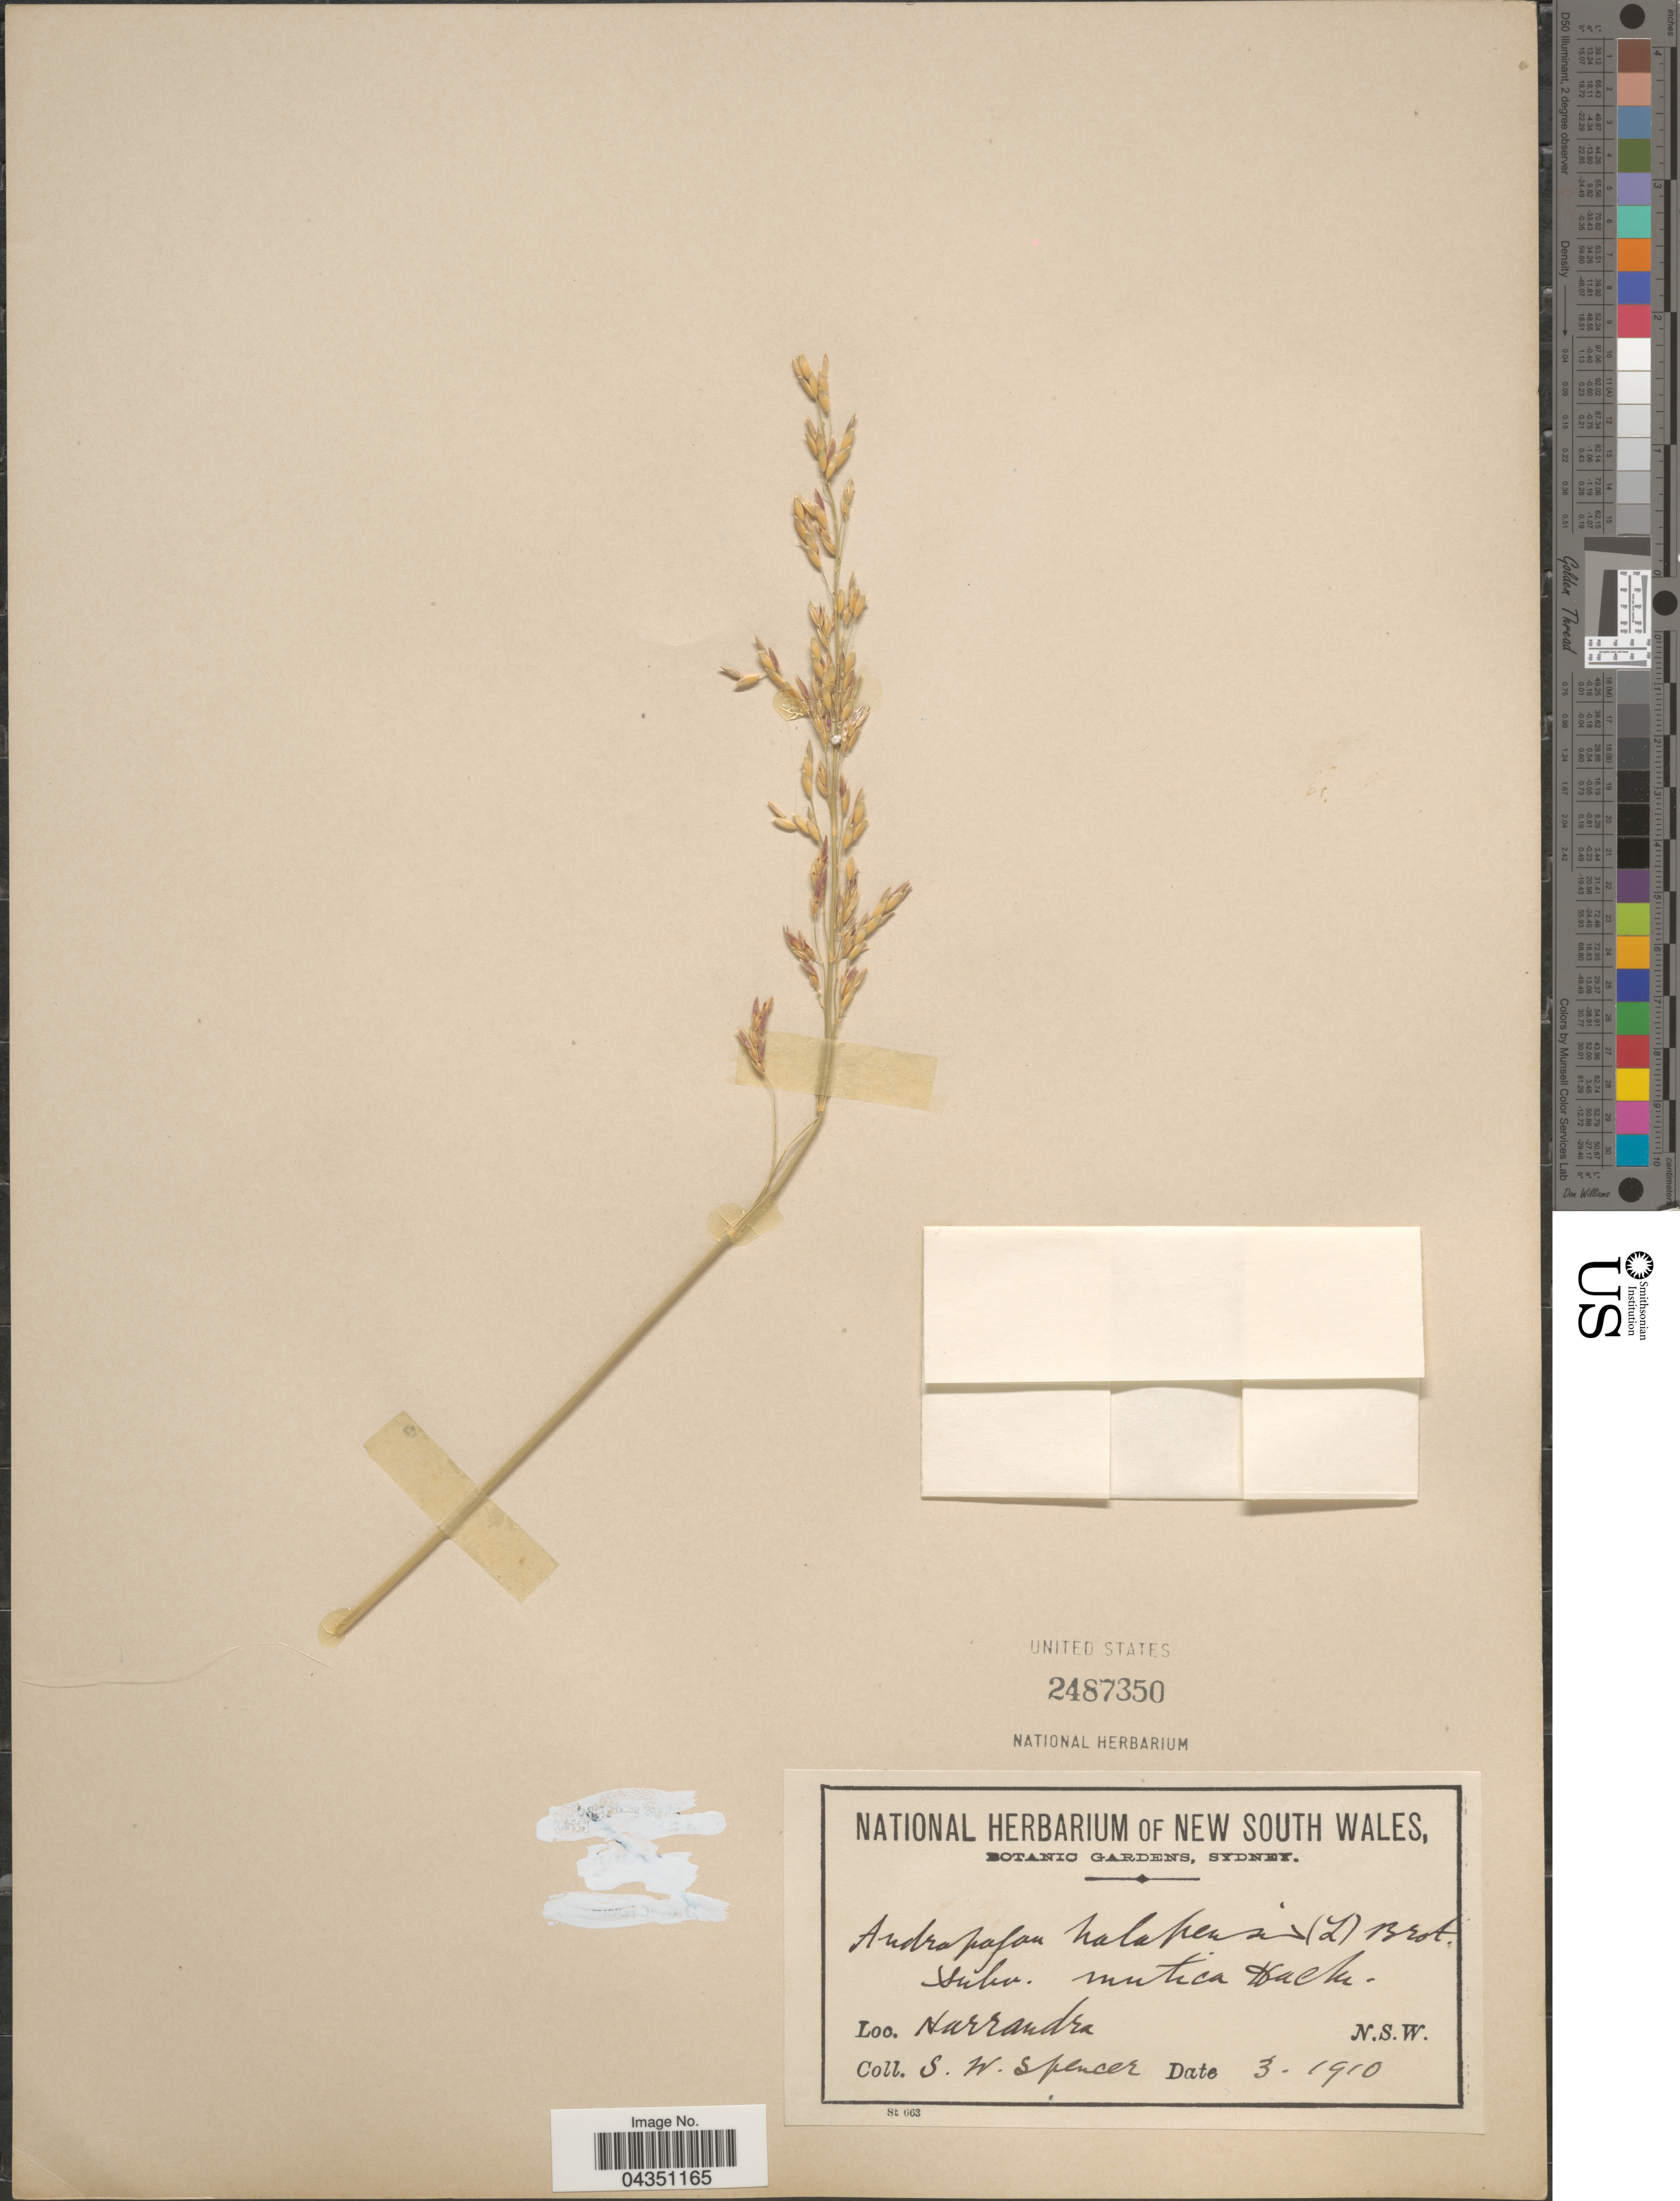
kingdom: Plantae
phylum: Tracheophyta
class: Liliopsida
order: Poales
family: Poaceae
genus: Dichanthium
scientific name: Dichanthium sp.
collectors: S. C. Spencer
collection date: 1910-03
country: Australia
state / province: New South Wales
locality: Narrandra.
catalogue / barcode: US 2487350